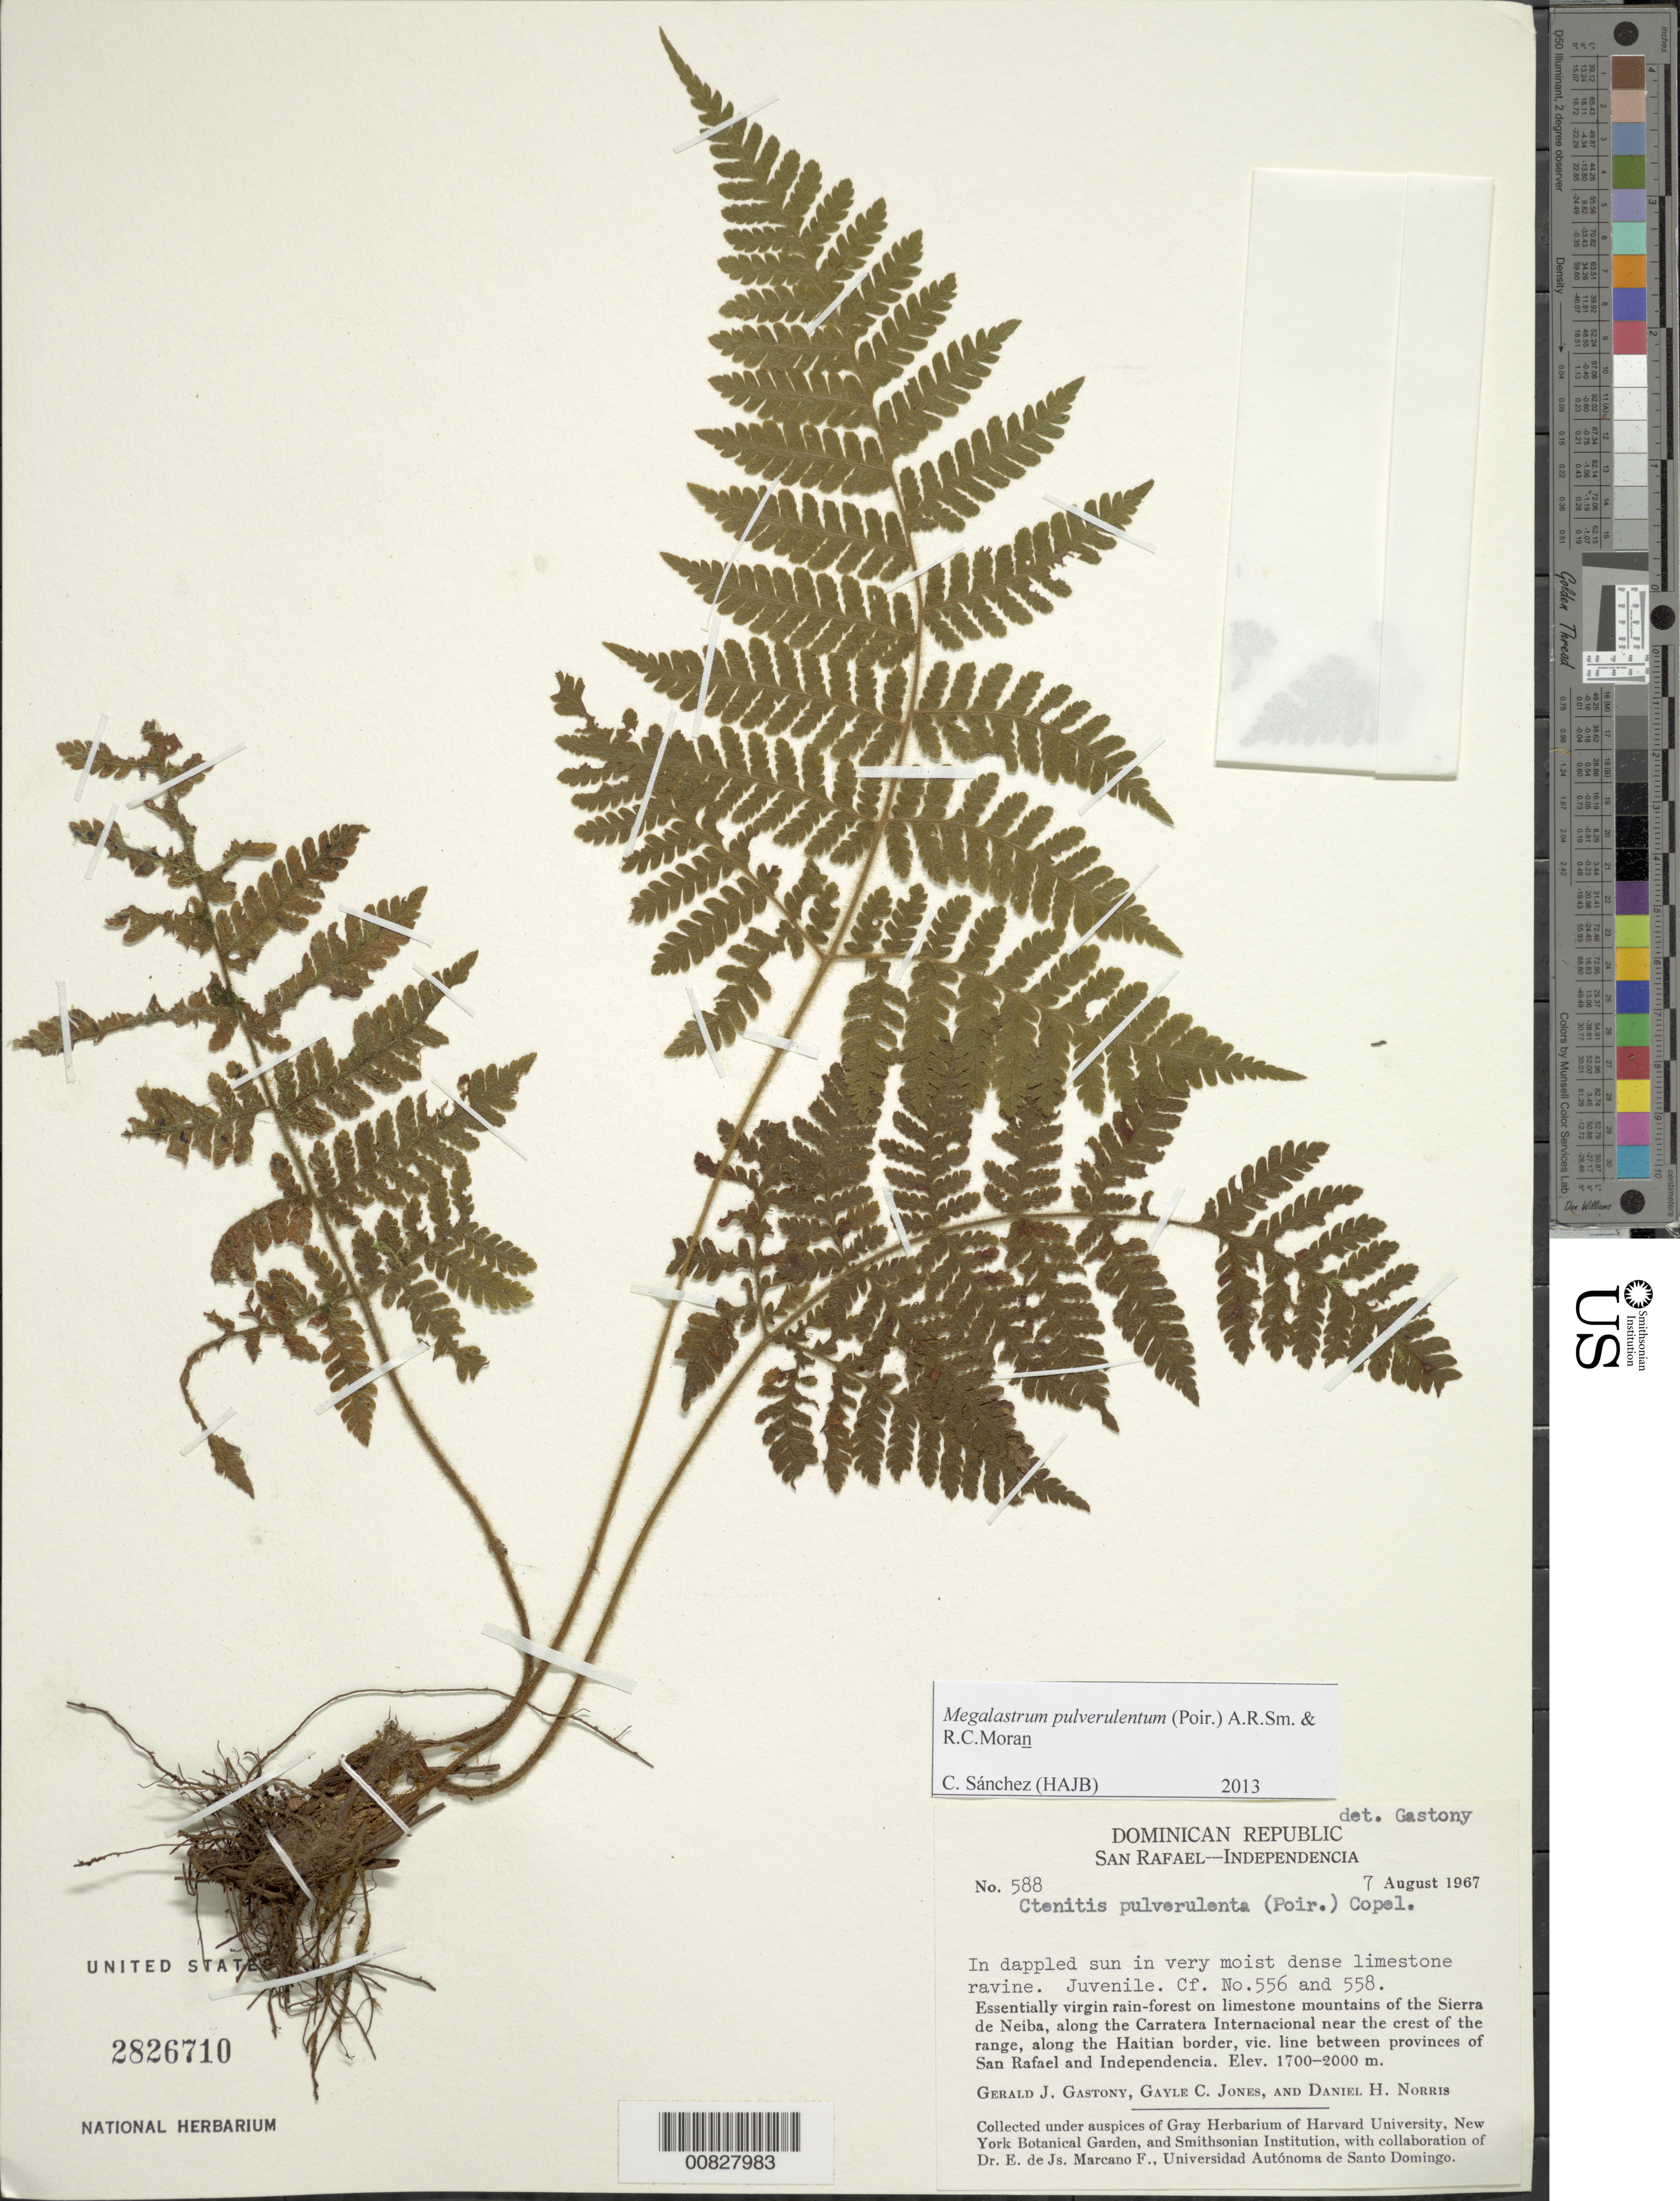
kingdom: Plantae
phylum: Tracheophyta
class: Polypodiopsida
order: Polypodiales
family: Dryopteridaceae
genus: Megalastrum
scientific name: Megalastrum pulverulentum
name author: (Poir.) A.R. Sm. & R.C. Moran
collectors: G. Gastony, G. C. Jones & D. H. Norris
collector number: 588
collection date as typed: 07 Aug 1967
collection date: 1967-08-07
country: Dominican Republic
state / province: Independencia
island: Hispaniola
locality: San Rafael-Independencia, Sierra de Neiba, Carretera Internacional, along Haitian border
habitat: Essentially virgin rainforest on limestone mountains; dappled sun in very moist dense limestone ravine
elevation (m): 1700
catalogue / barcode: US 2826710